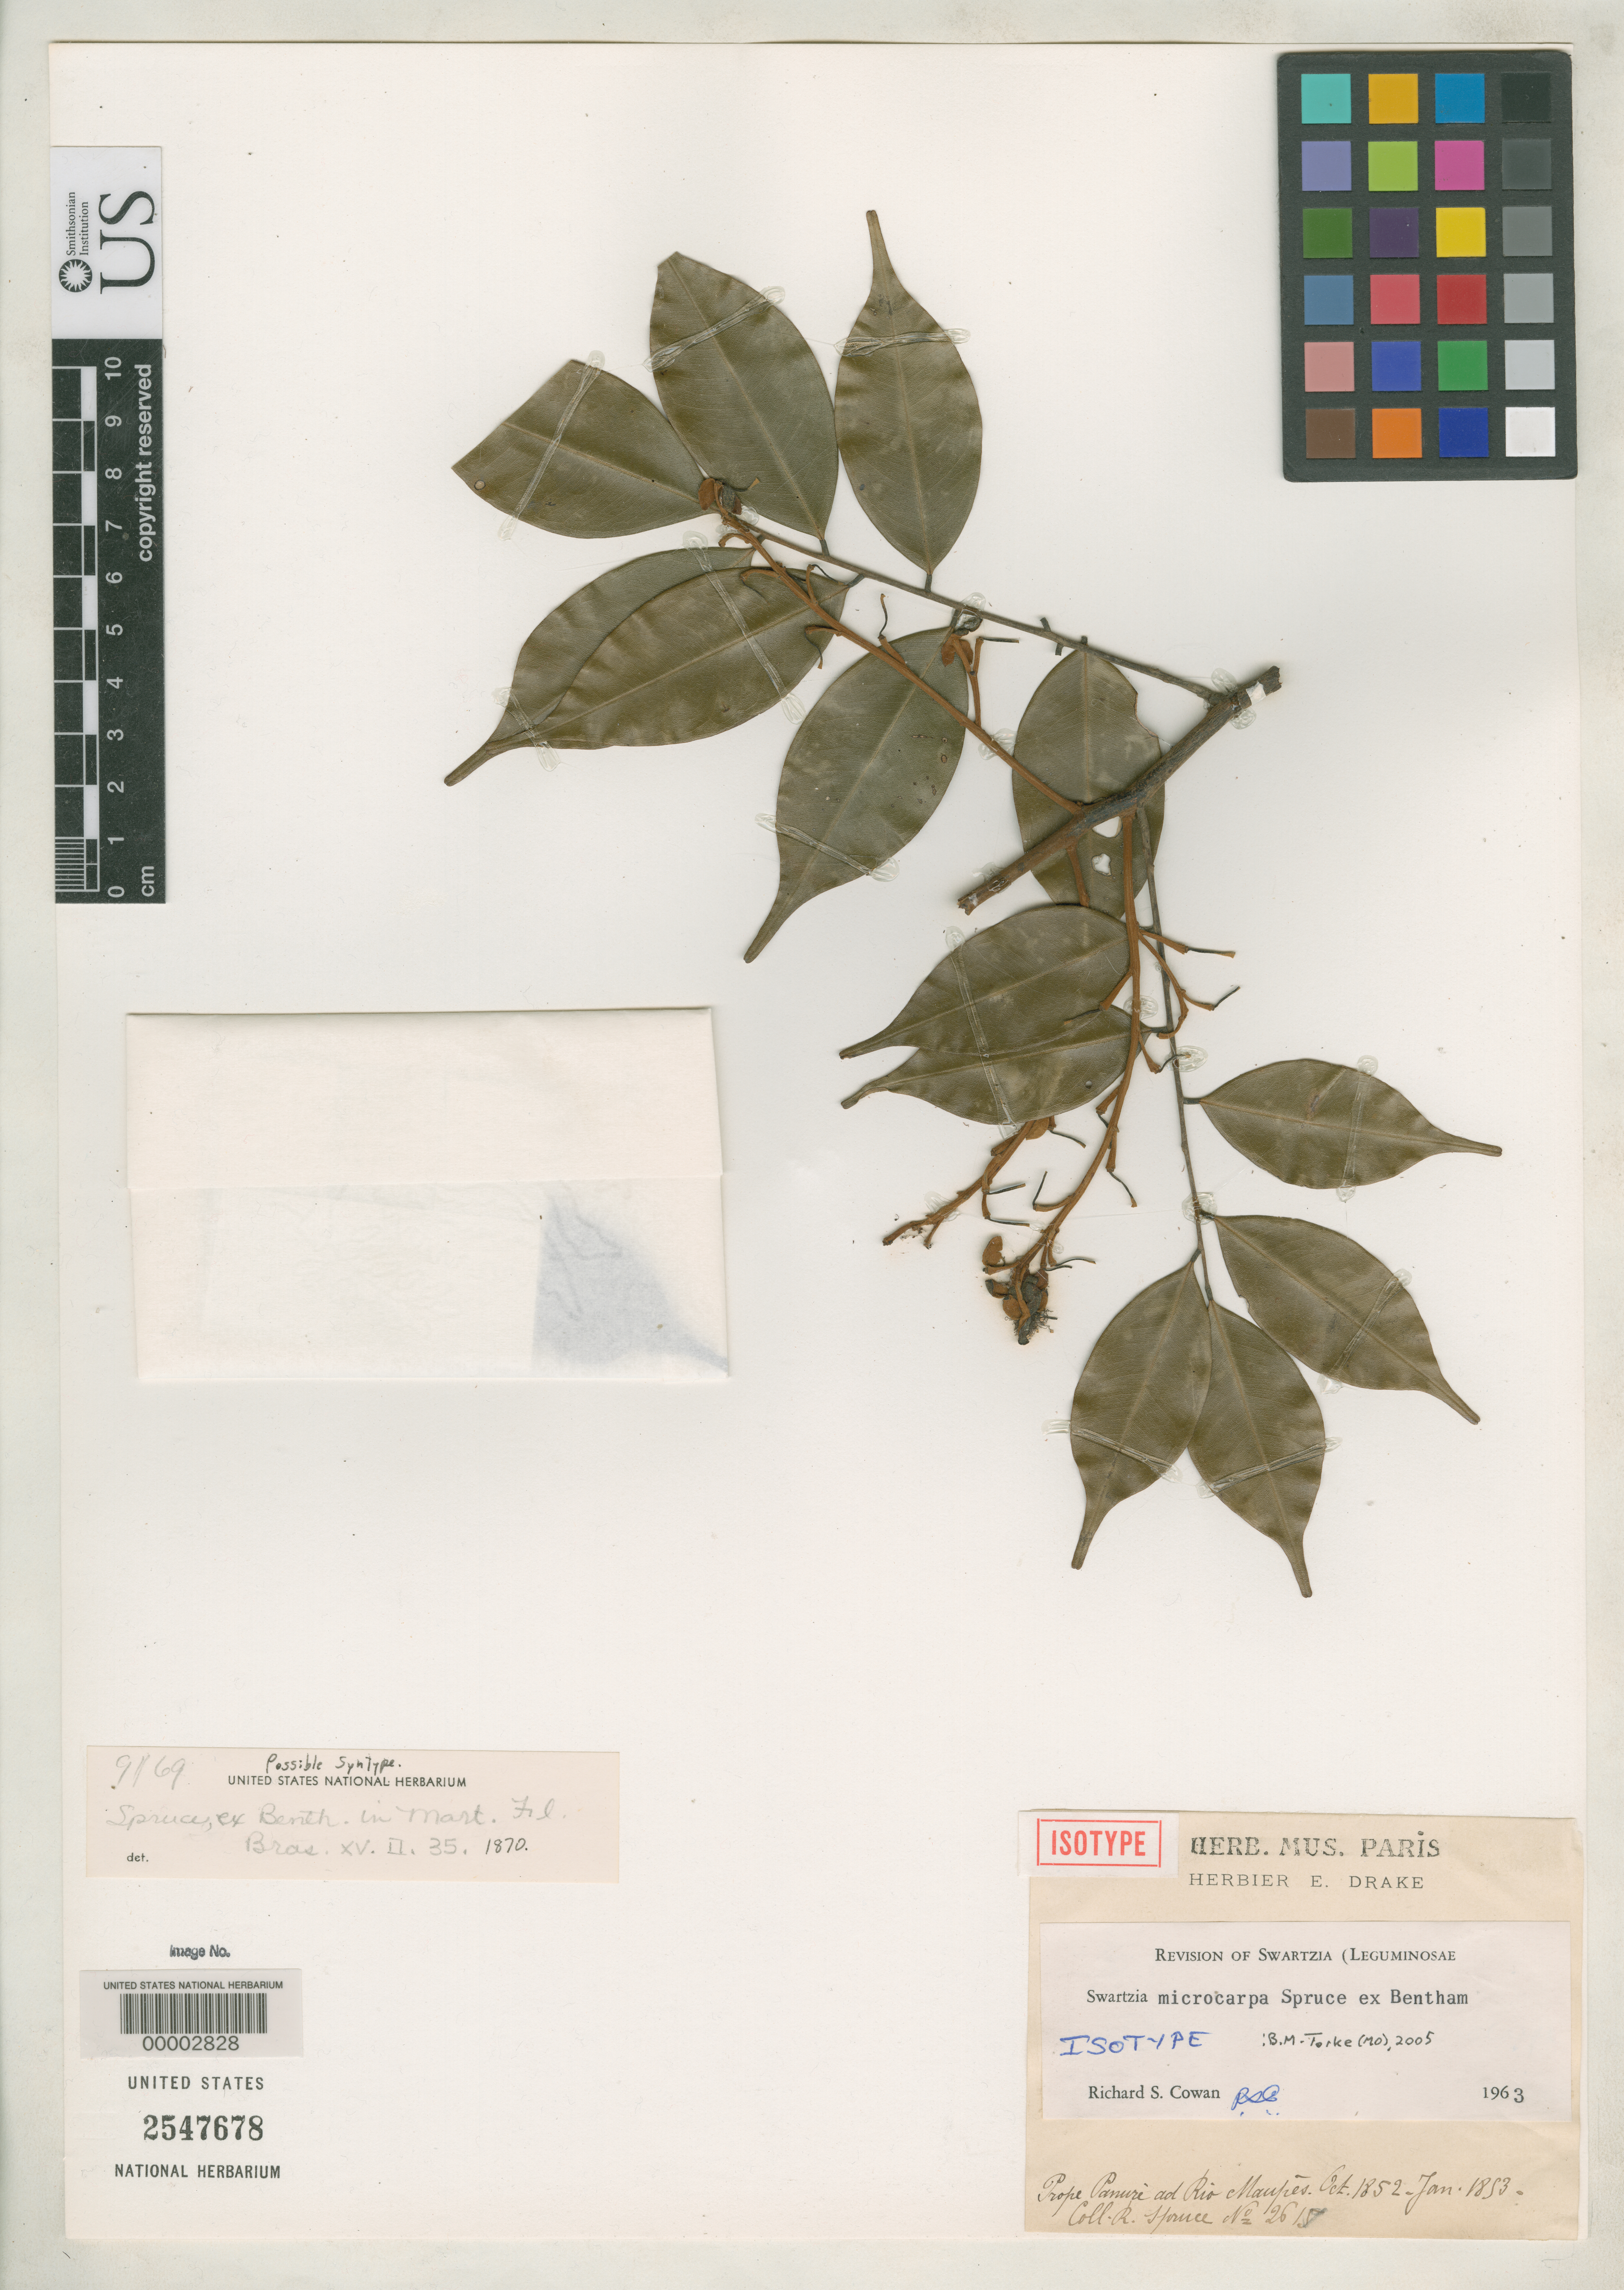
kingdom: Plantae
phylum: Tracheophyta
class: Magnoliopsida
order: Fabales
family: Fabaceae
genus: Swartzia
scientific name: Swartzia microcarpa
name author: Spruce ex Benth. in Mart.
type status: Isotype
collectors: R. Spruce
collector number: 2619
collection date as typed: Oct 1852 to -- Jan 1853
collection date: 1852-10/1853-01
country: Colombia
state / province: Vaupés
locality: Rio Paapures and Rio Vaupes.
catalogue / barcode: US 2547678